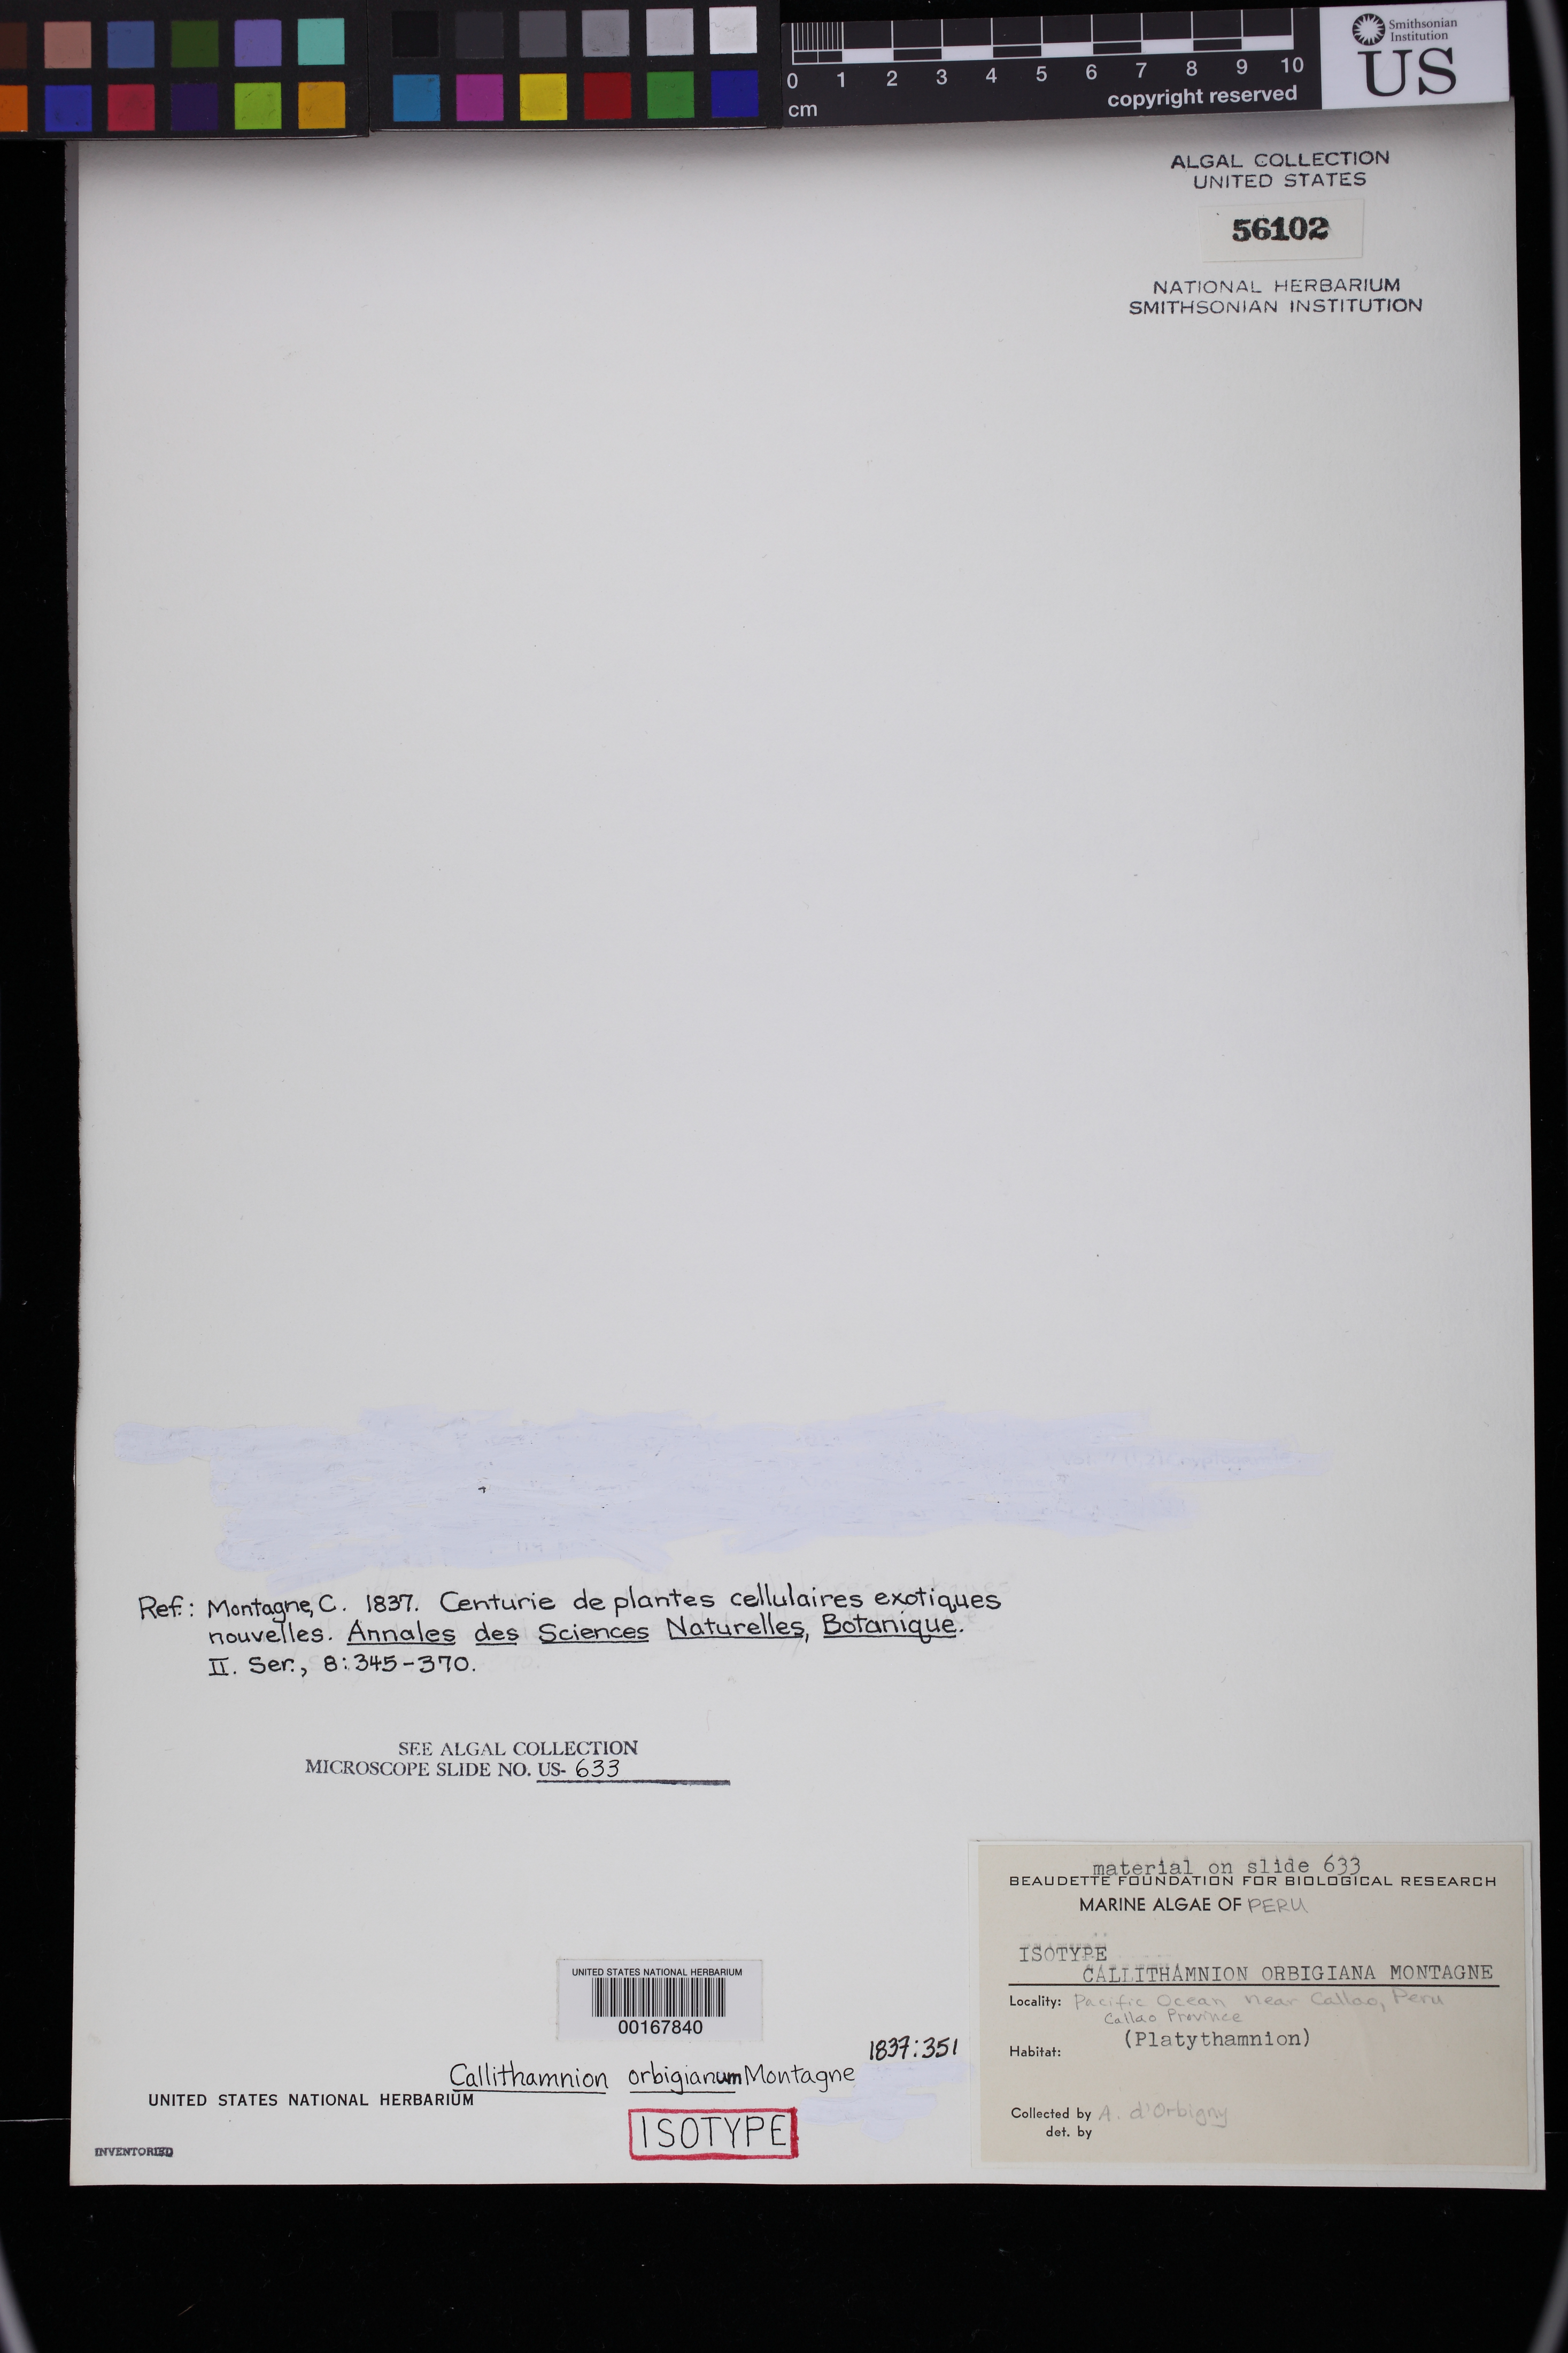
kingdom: Plantae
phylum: Rhodophyta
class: Florideophyceae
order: Ceramiales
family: Callithamniaceae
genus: Callithamnion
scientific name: Callithamnion orbignianum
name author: Mont.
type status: Isotype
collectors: A. D'Orbigny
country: Peru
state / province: Callao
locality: Pacific Ocean near Callao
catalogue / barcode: US 56102